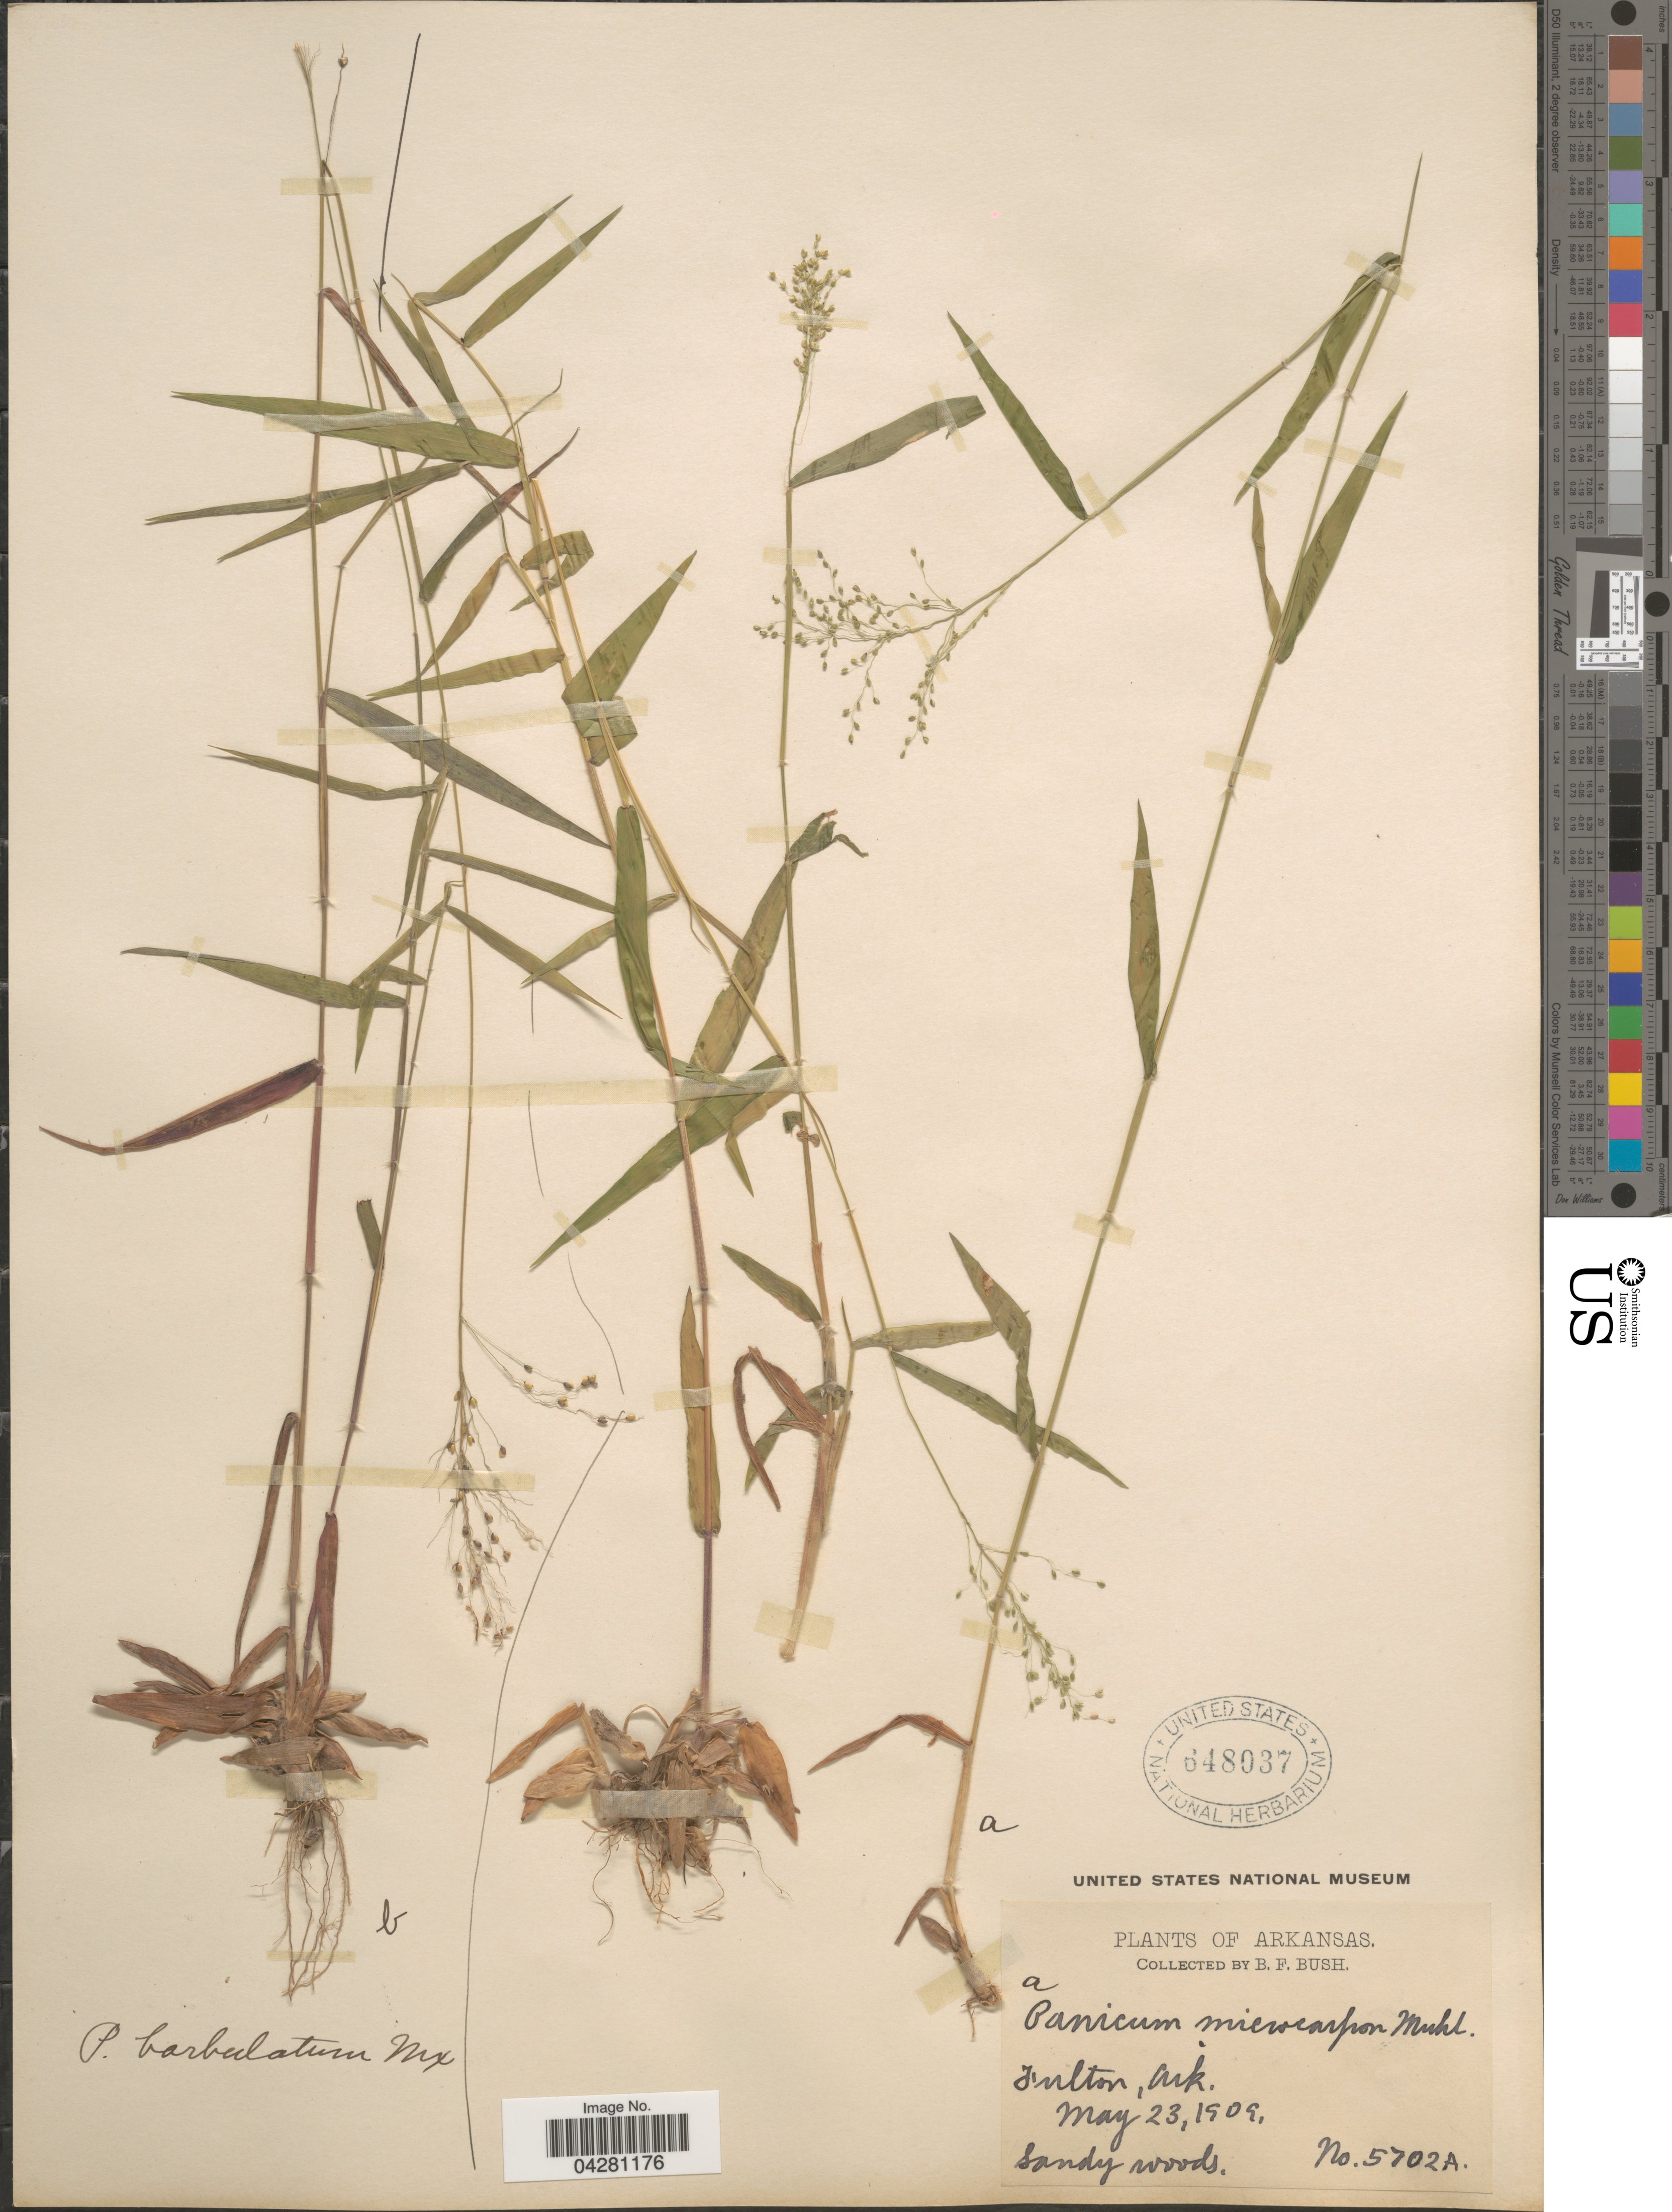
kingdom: Plantae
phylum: Tracheophyta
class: Liliopsida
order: Poales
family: Poaceae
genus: Dichanthelium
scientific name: Dichanthelium dichotomum var. dichotomum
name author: (L.) Gould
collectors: B. F. Bush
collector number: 5702A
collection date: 1909-05-23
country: United States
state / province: Arkansas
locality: Fulton.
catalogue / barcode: US 648037